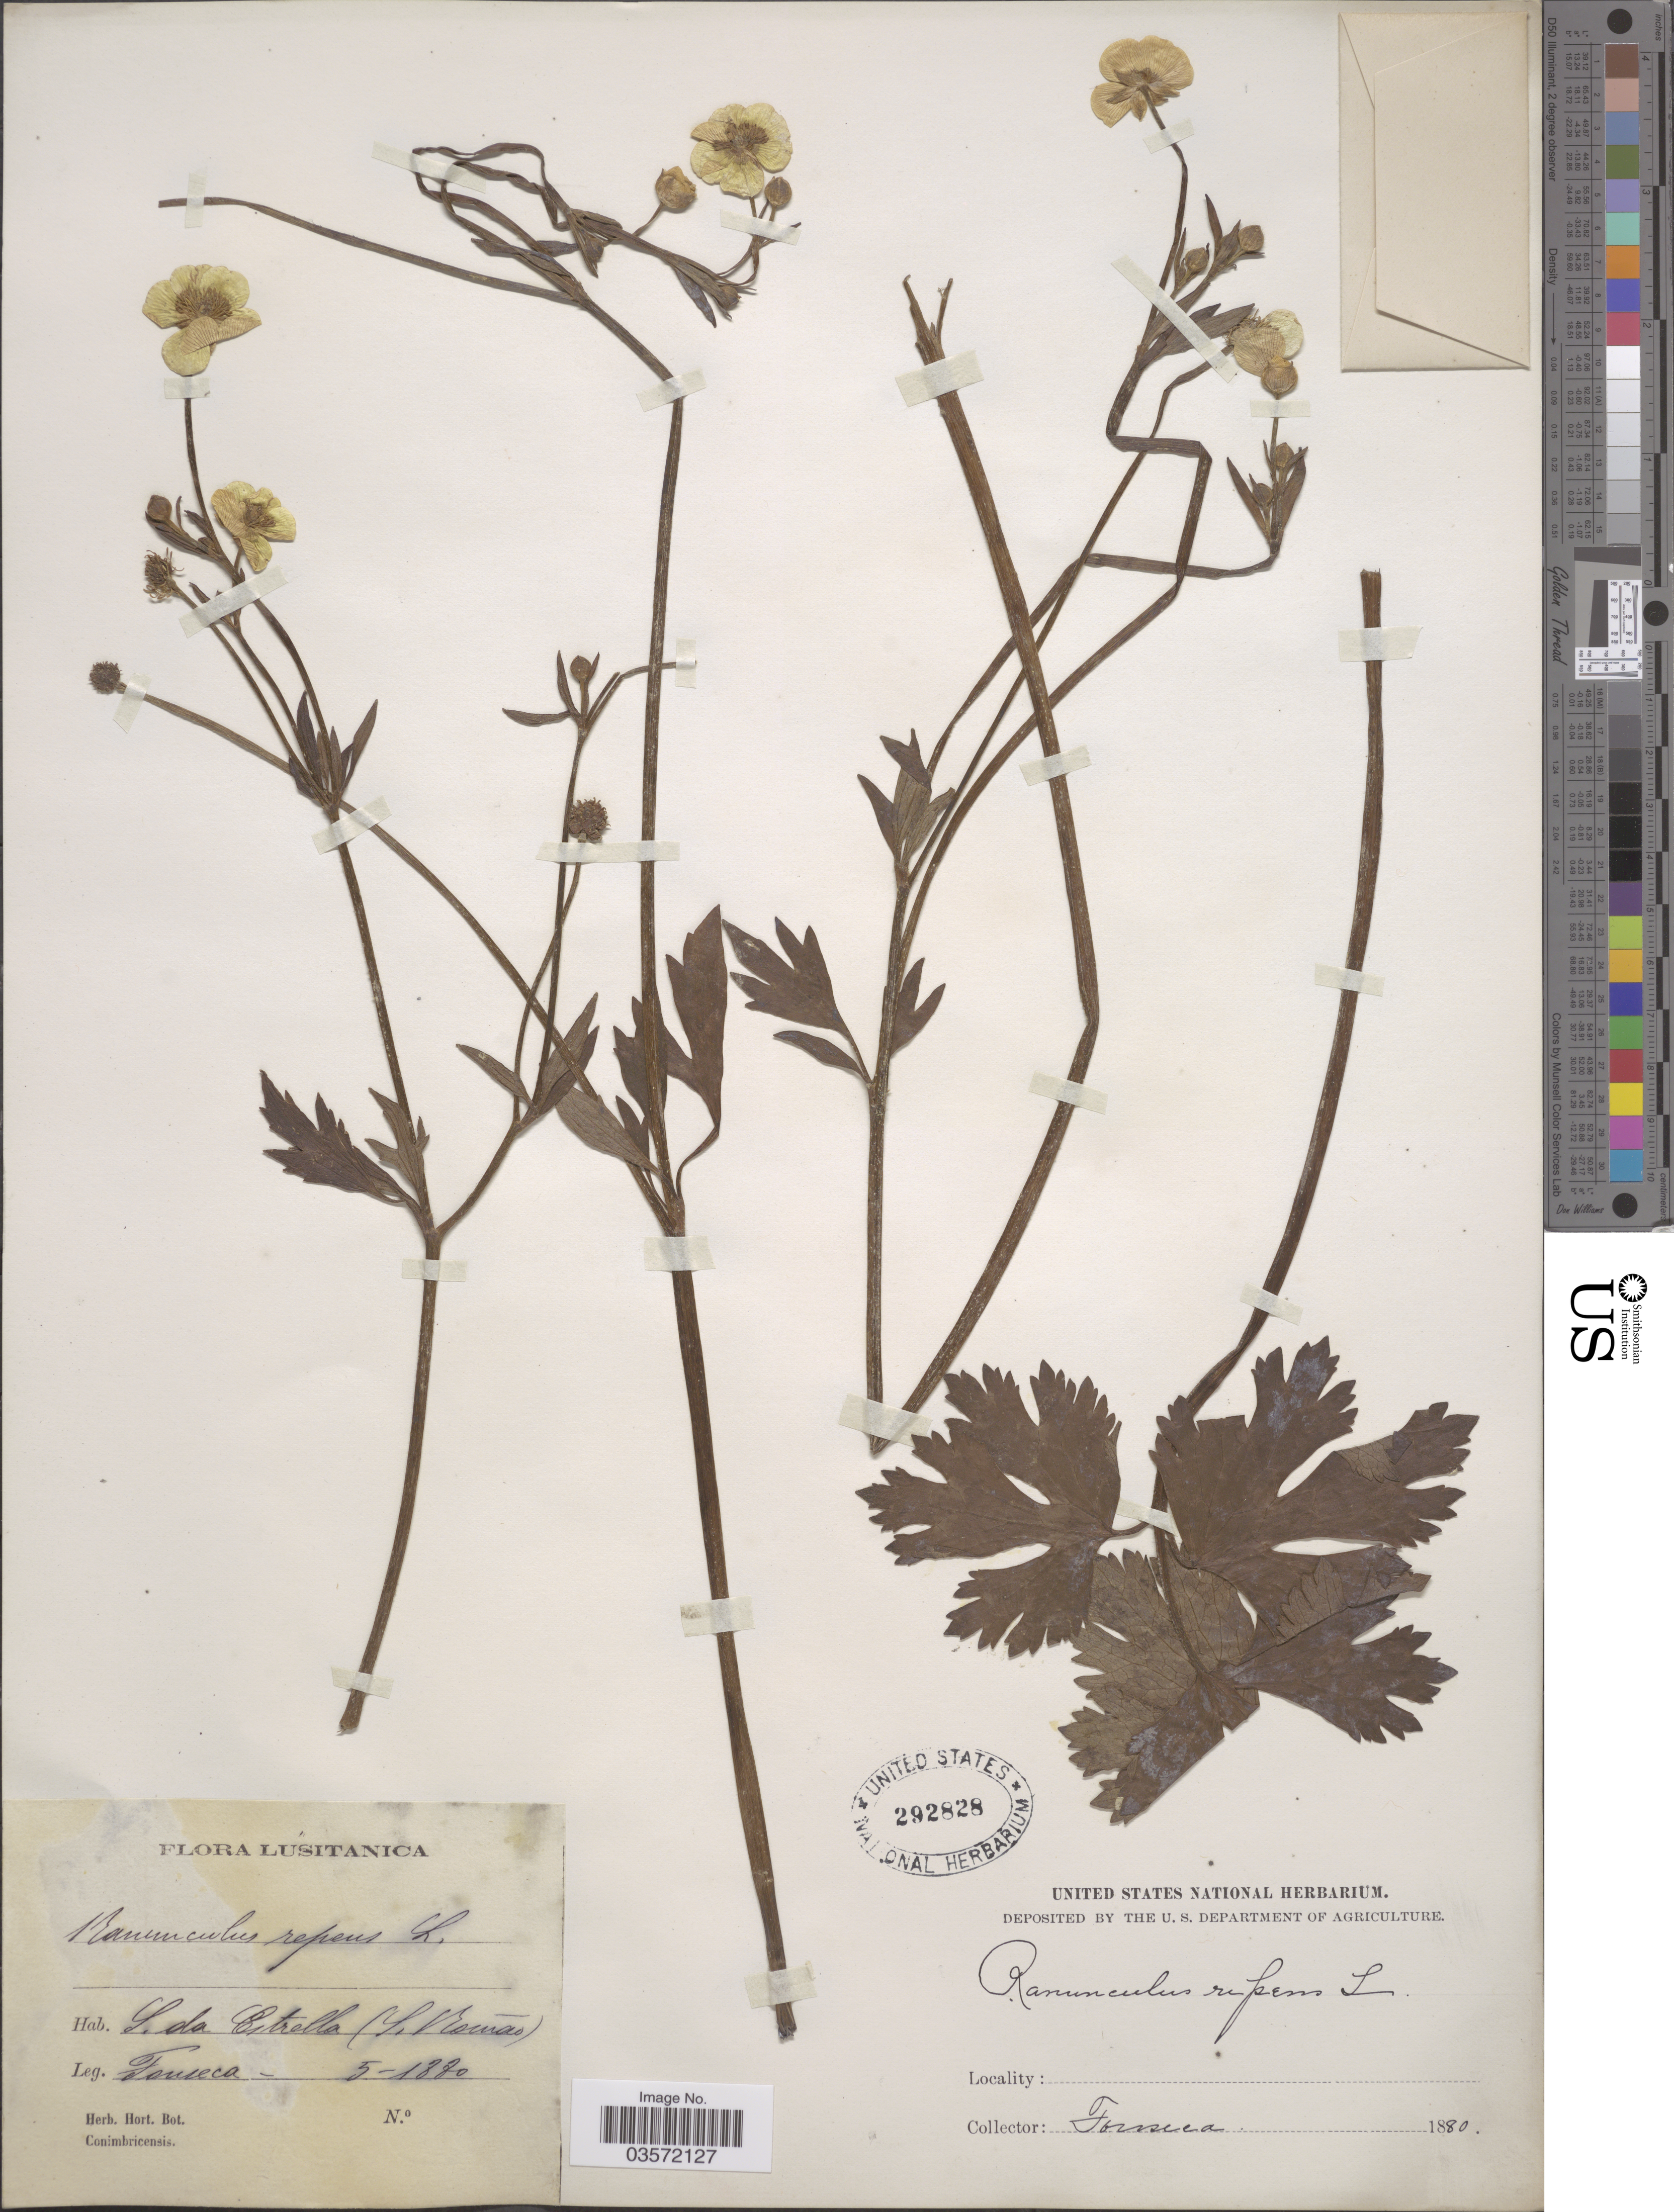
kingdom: Plantae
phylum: Tracheophyta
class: Magnoliopsida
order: Ranunculales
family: Ranunculaceae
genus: Ranunculus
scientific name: Ranunculus repens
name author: L.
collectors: -. Fonseca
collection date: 1880-05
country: Portugal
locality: Lusitanica. S. da Estrella (S. Romao).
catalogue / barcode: US 292828